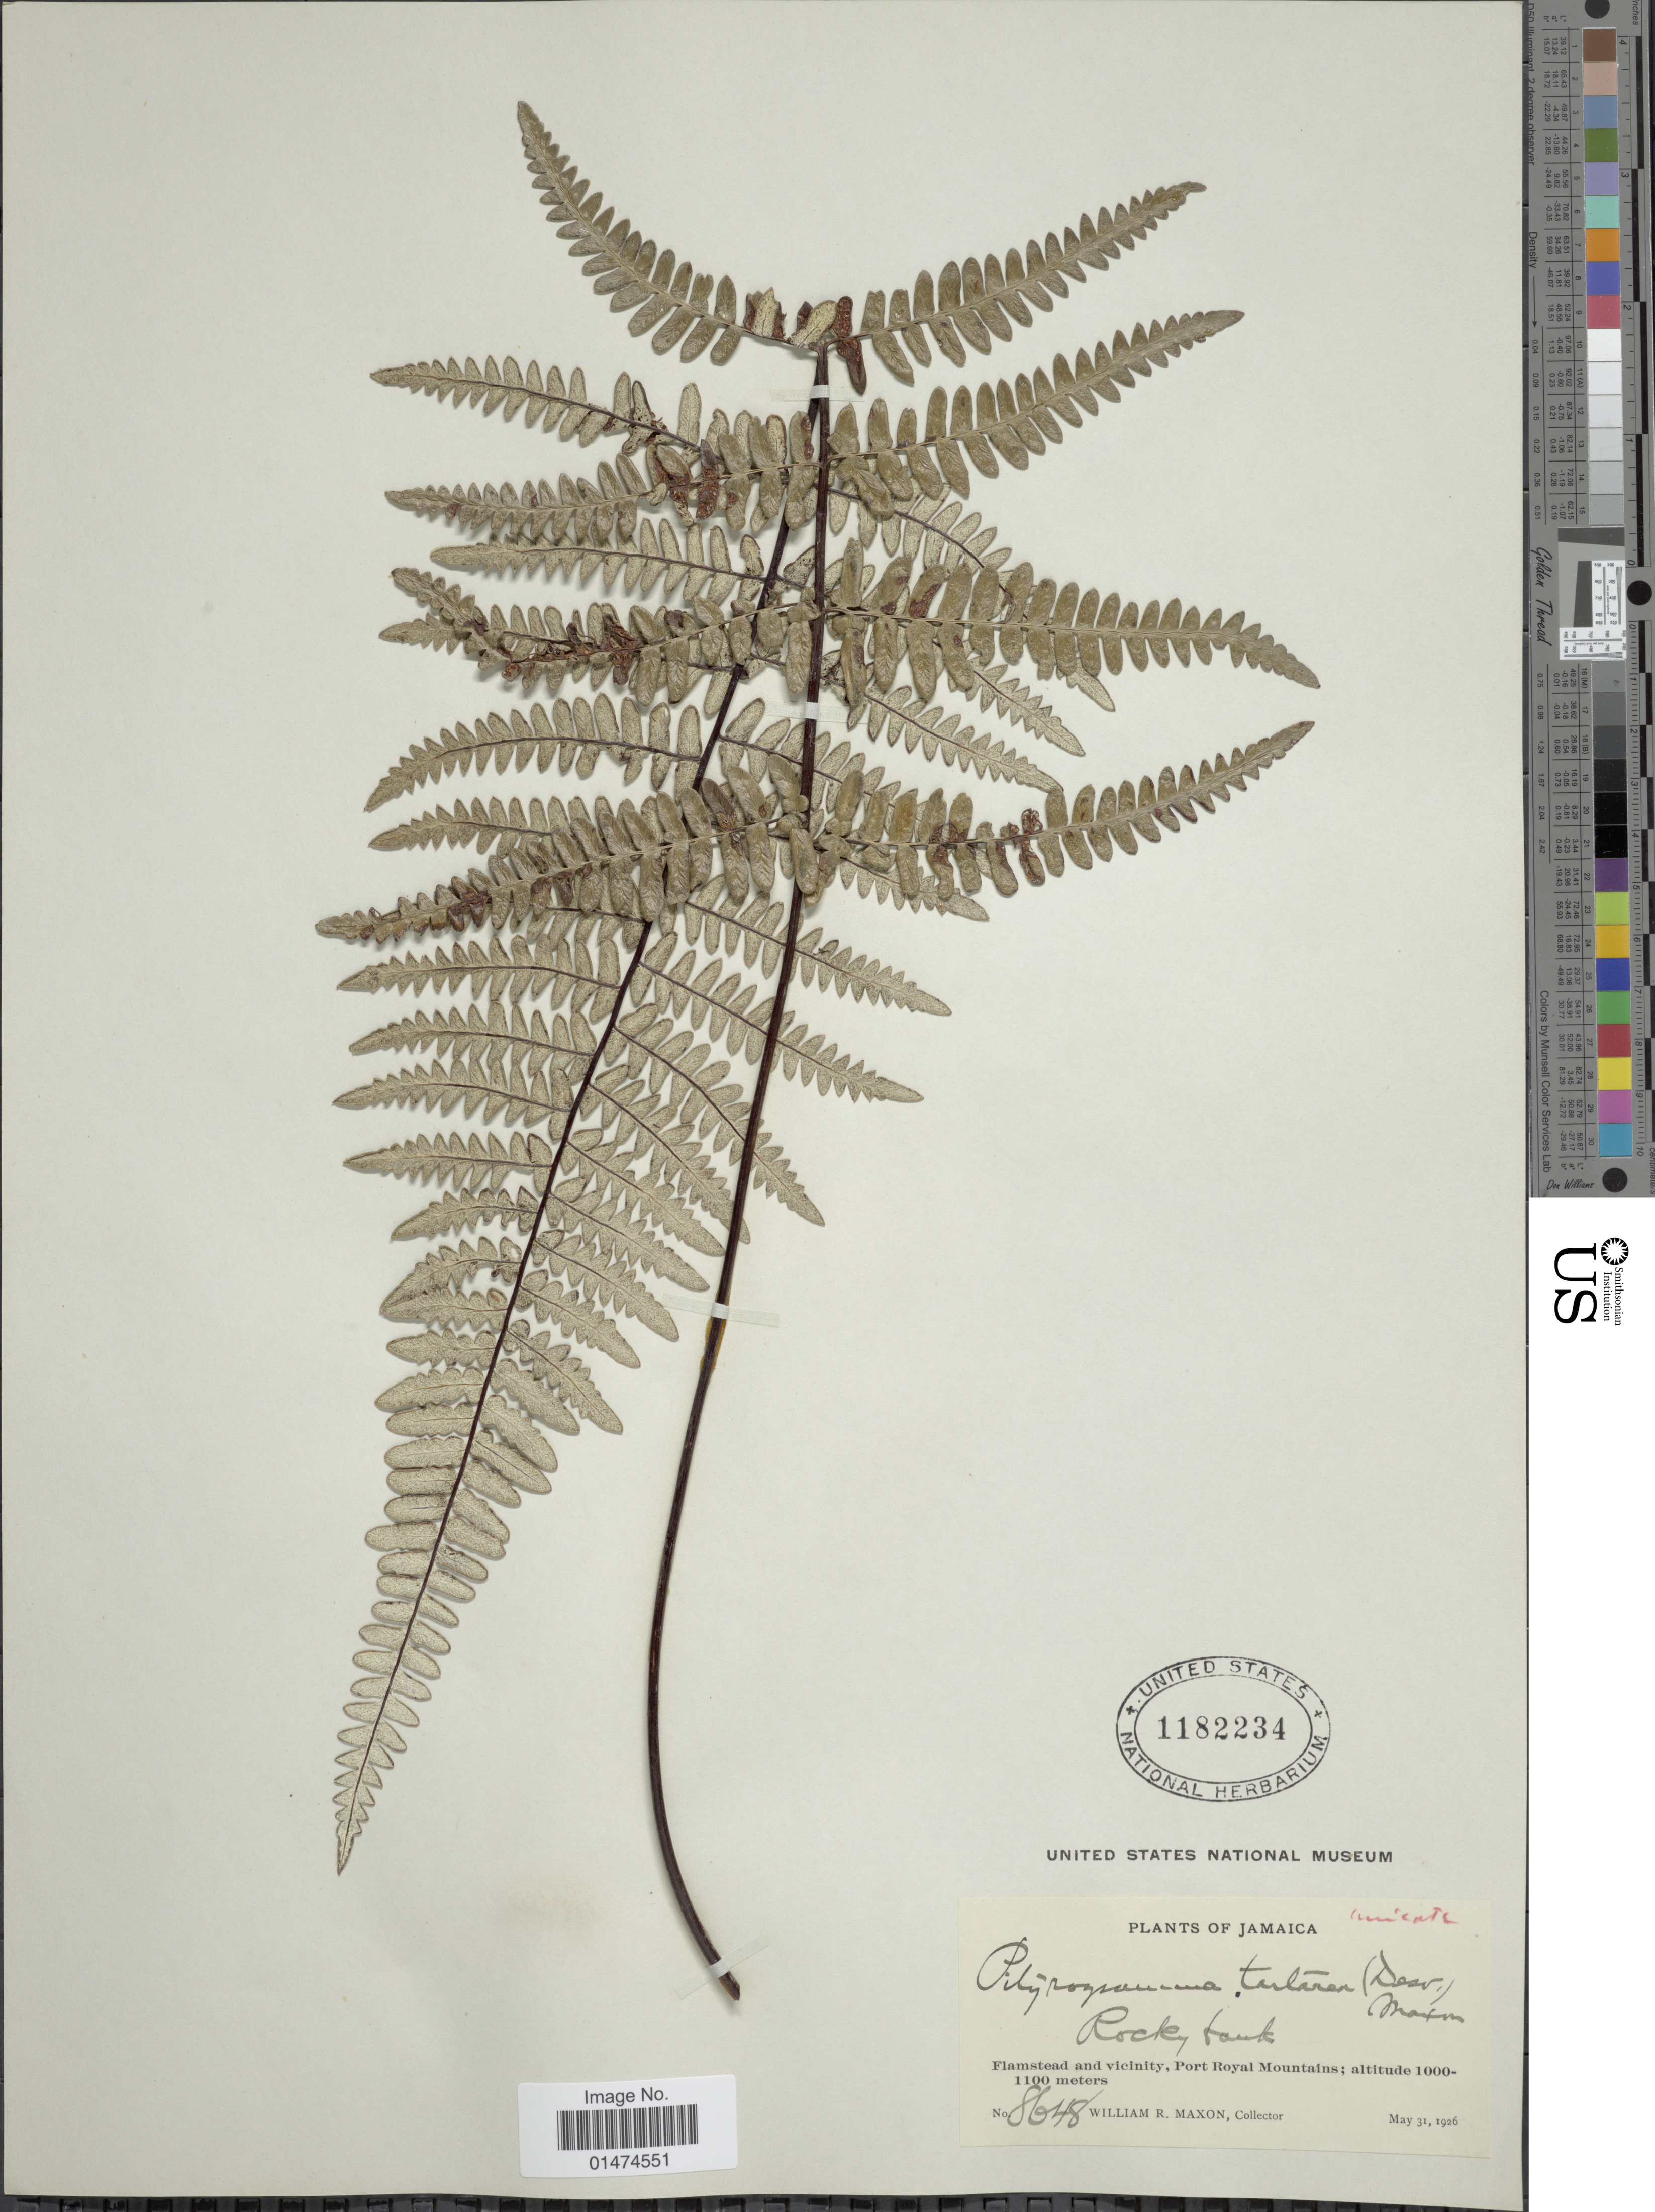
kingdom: Plantae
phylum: Tracheophyta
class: Polypodiopsida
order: Polypodiales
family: Pteridaceae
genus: Pityrogramma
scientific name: Pityrogramma ebenea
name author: (L.) Proctor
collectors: W. R. Maxon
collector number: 8648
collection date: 1926-05-31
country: Jamaica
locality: Jamaica. Flamstead and vicinity, Port Roayl Mountains.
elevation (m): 1000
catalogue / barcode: US 1182234